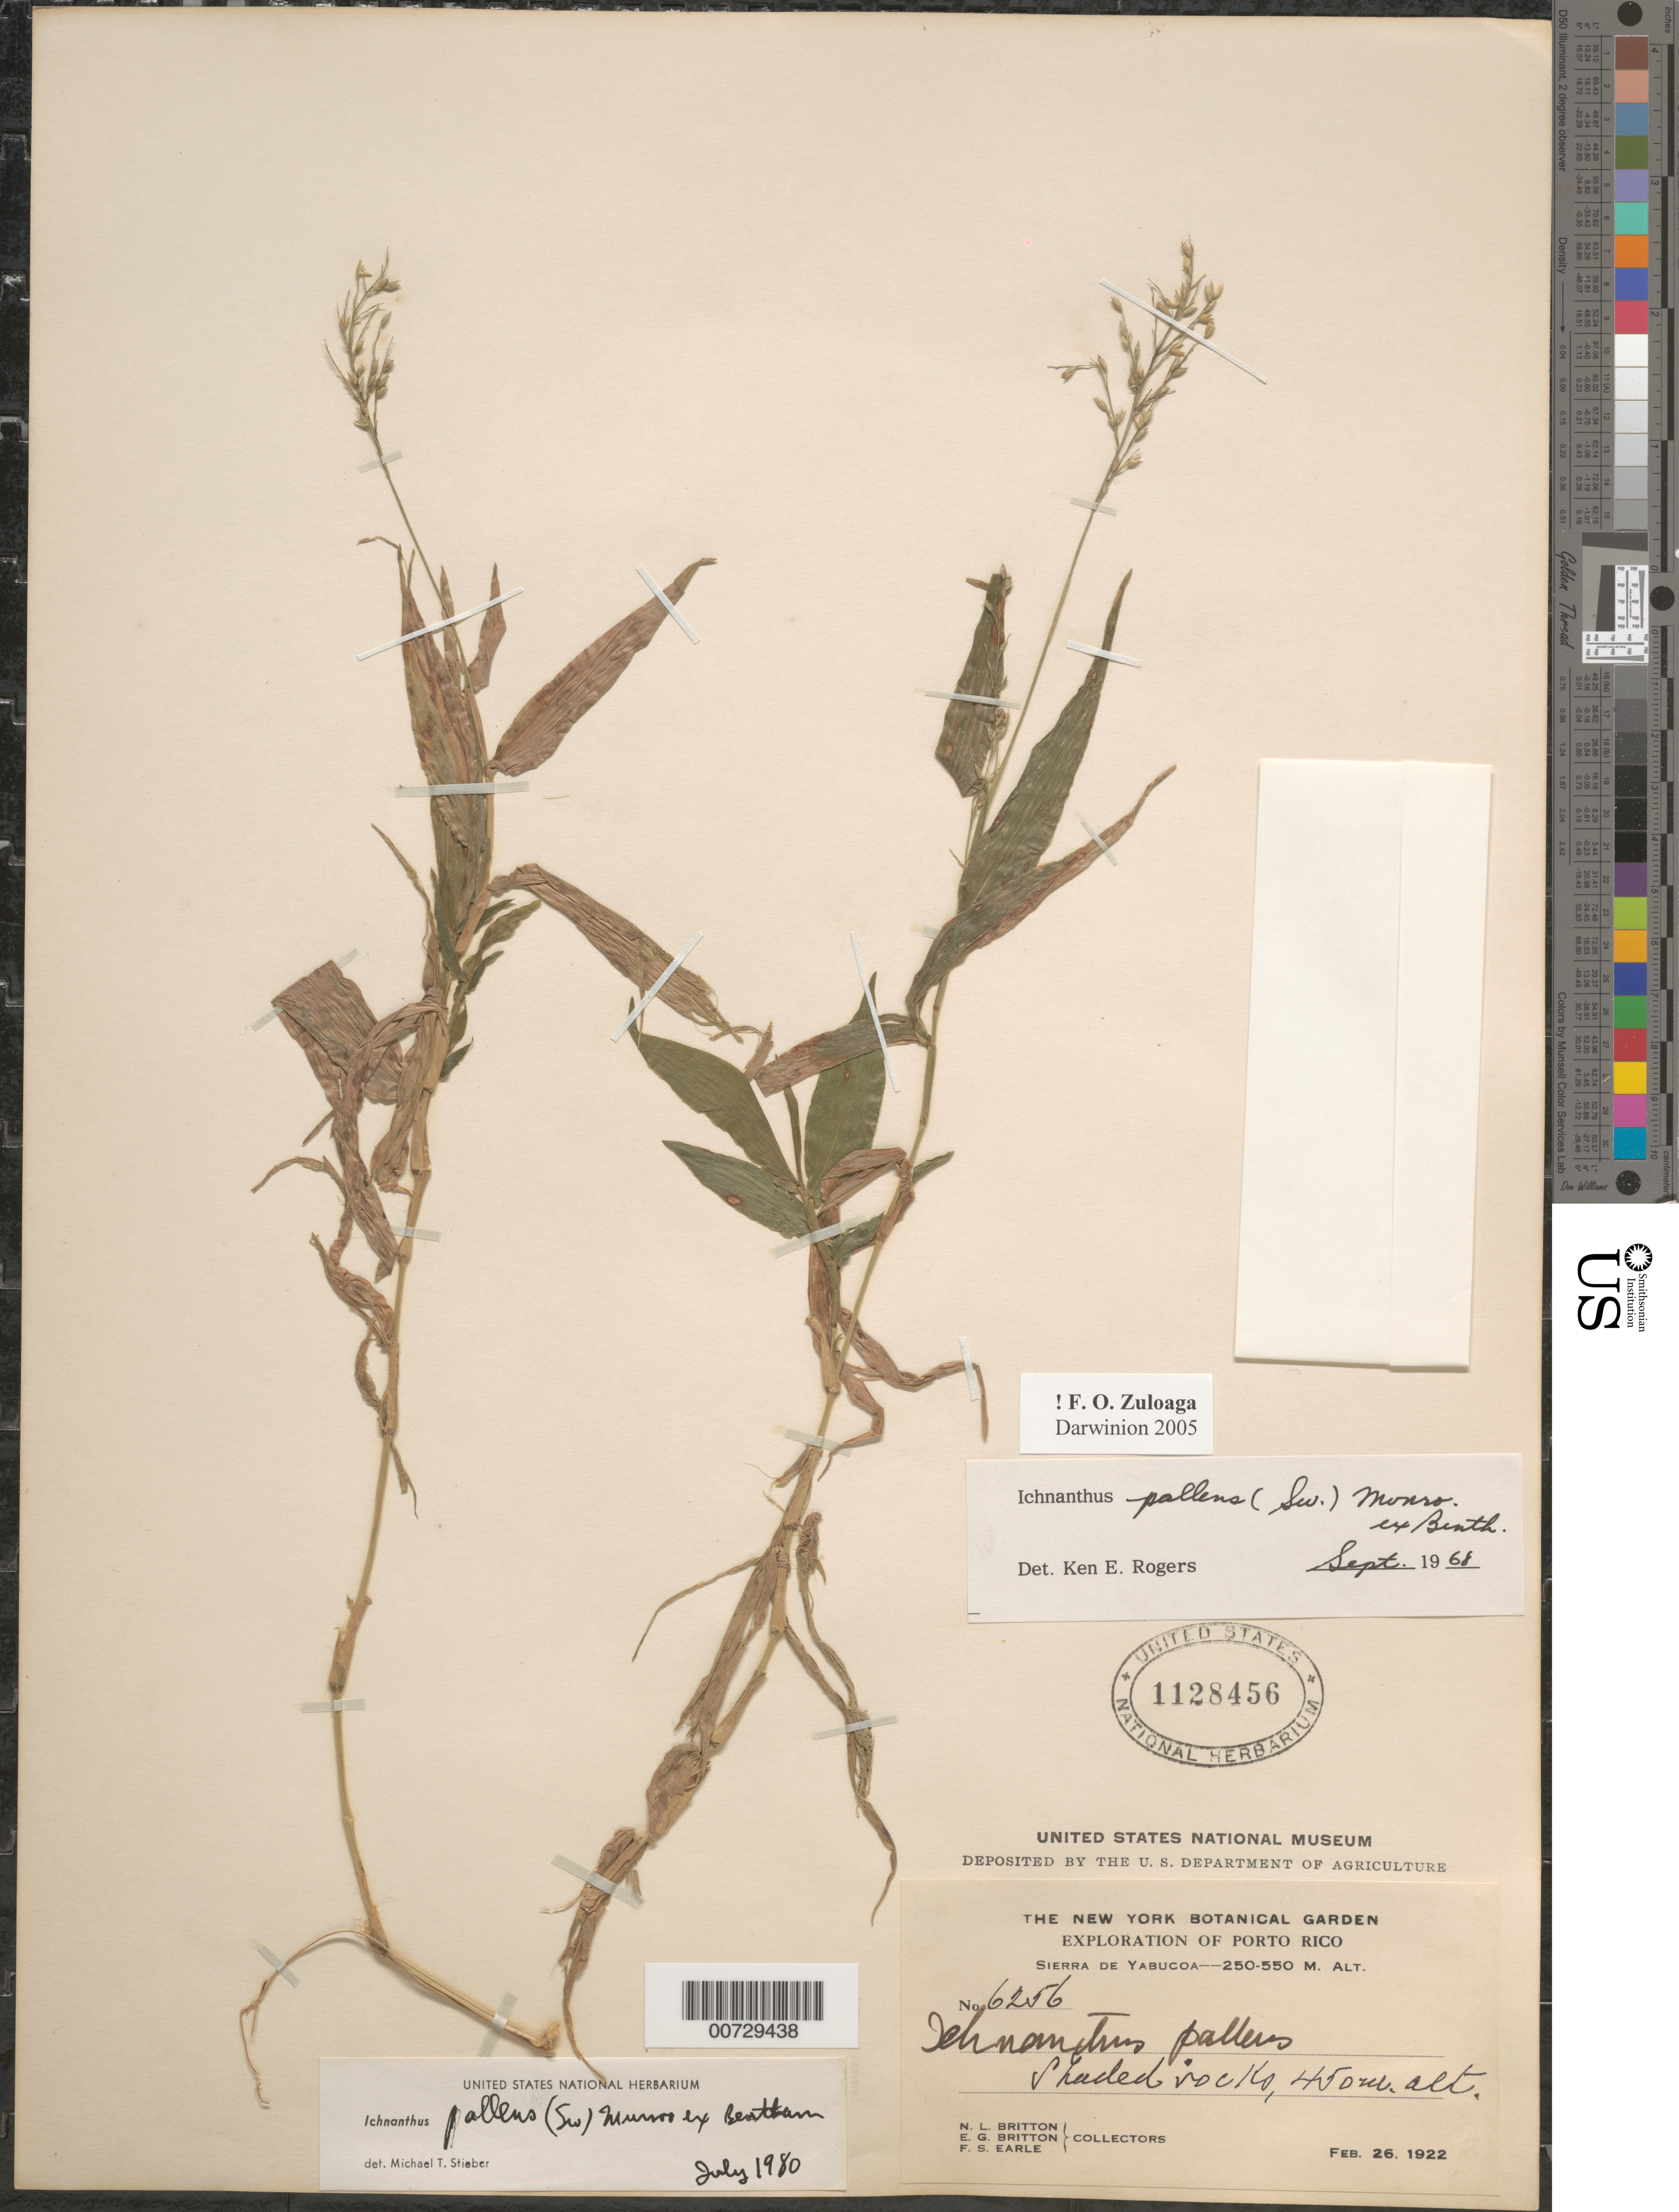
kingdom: Plantae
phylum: Tracheophyta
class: Liliopsida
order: Poales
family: Poaceae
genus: Ichnanthus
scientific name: Ichnanthus pallens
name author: (Sw.) Munro ex Benth.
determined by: Stieber, M. T.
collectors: N. Britton, E. G. Britton & F. S. Earle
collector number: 6256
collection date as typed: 26 Feb 1922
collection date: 1922-02-26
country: Puerto Rico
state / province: Yabucoa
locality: Sierra de Yabucoa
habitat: Shaded rocks, 450 m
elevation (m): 250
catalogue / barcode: US 1128456